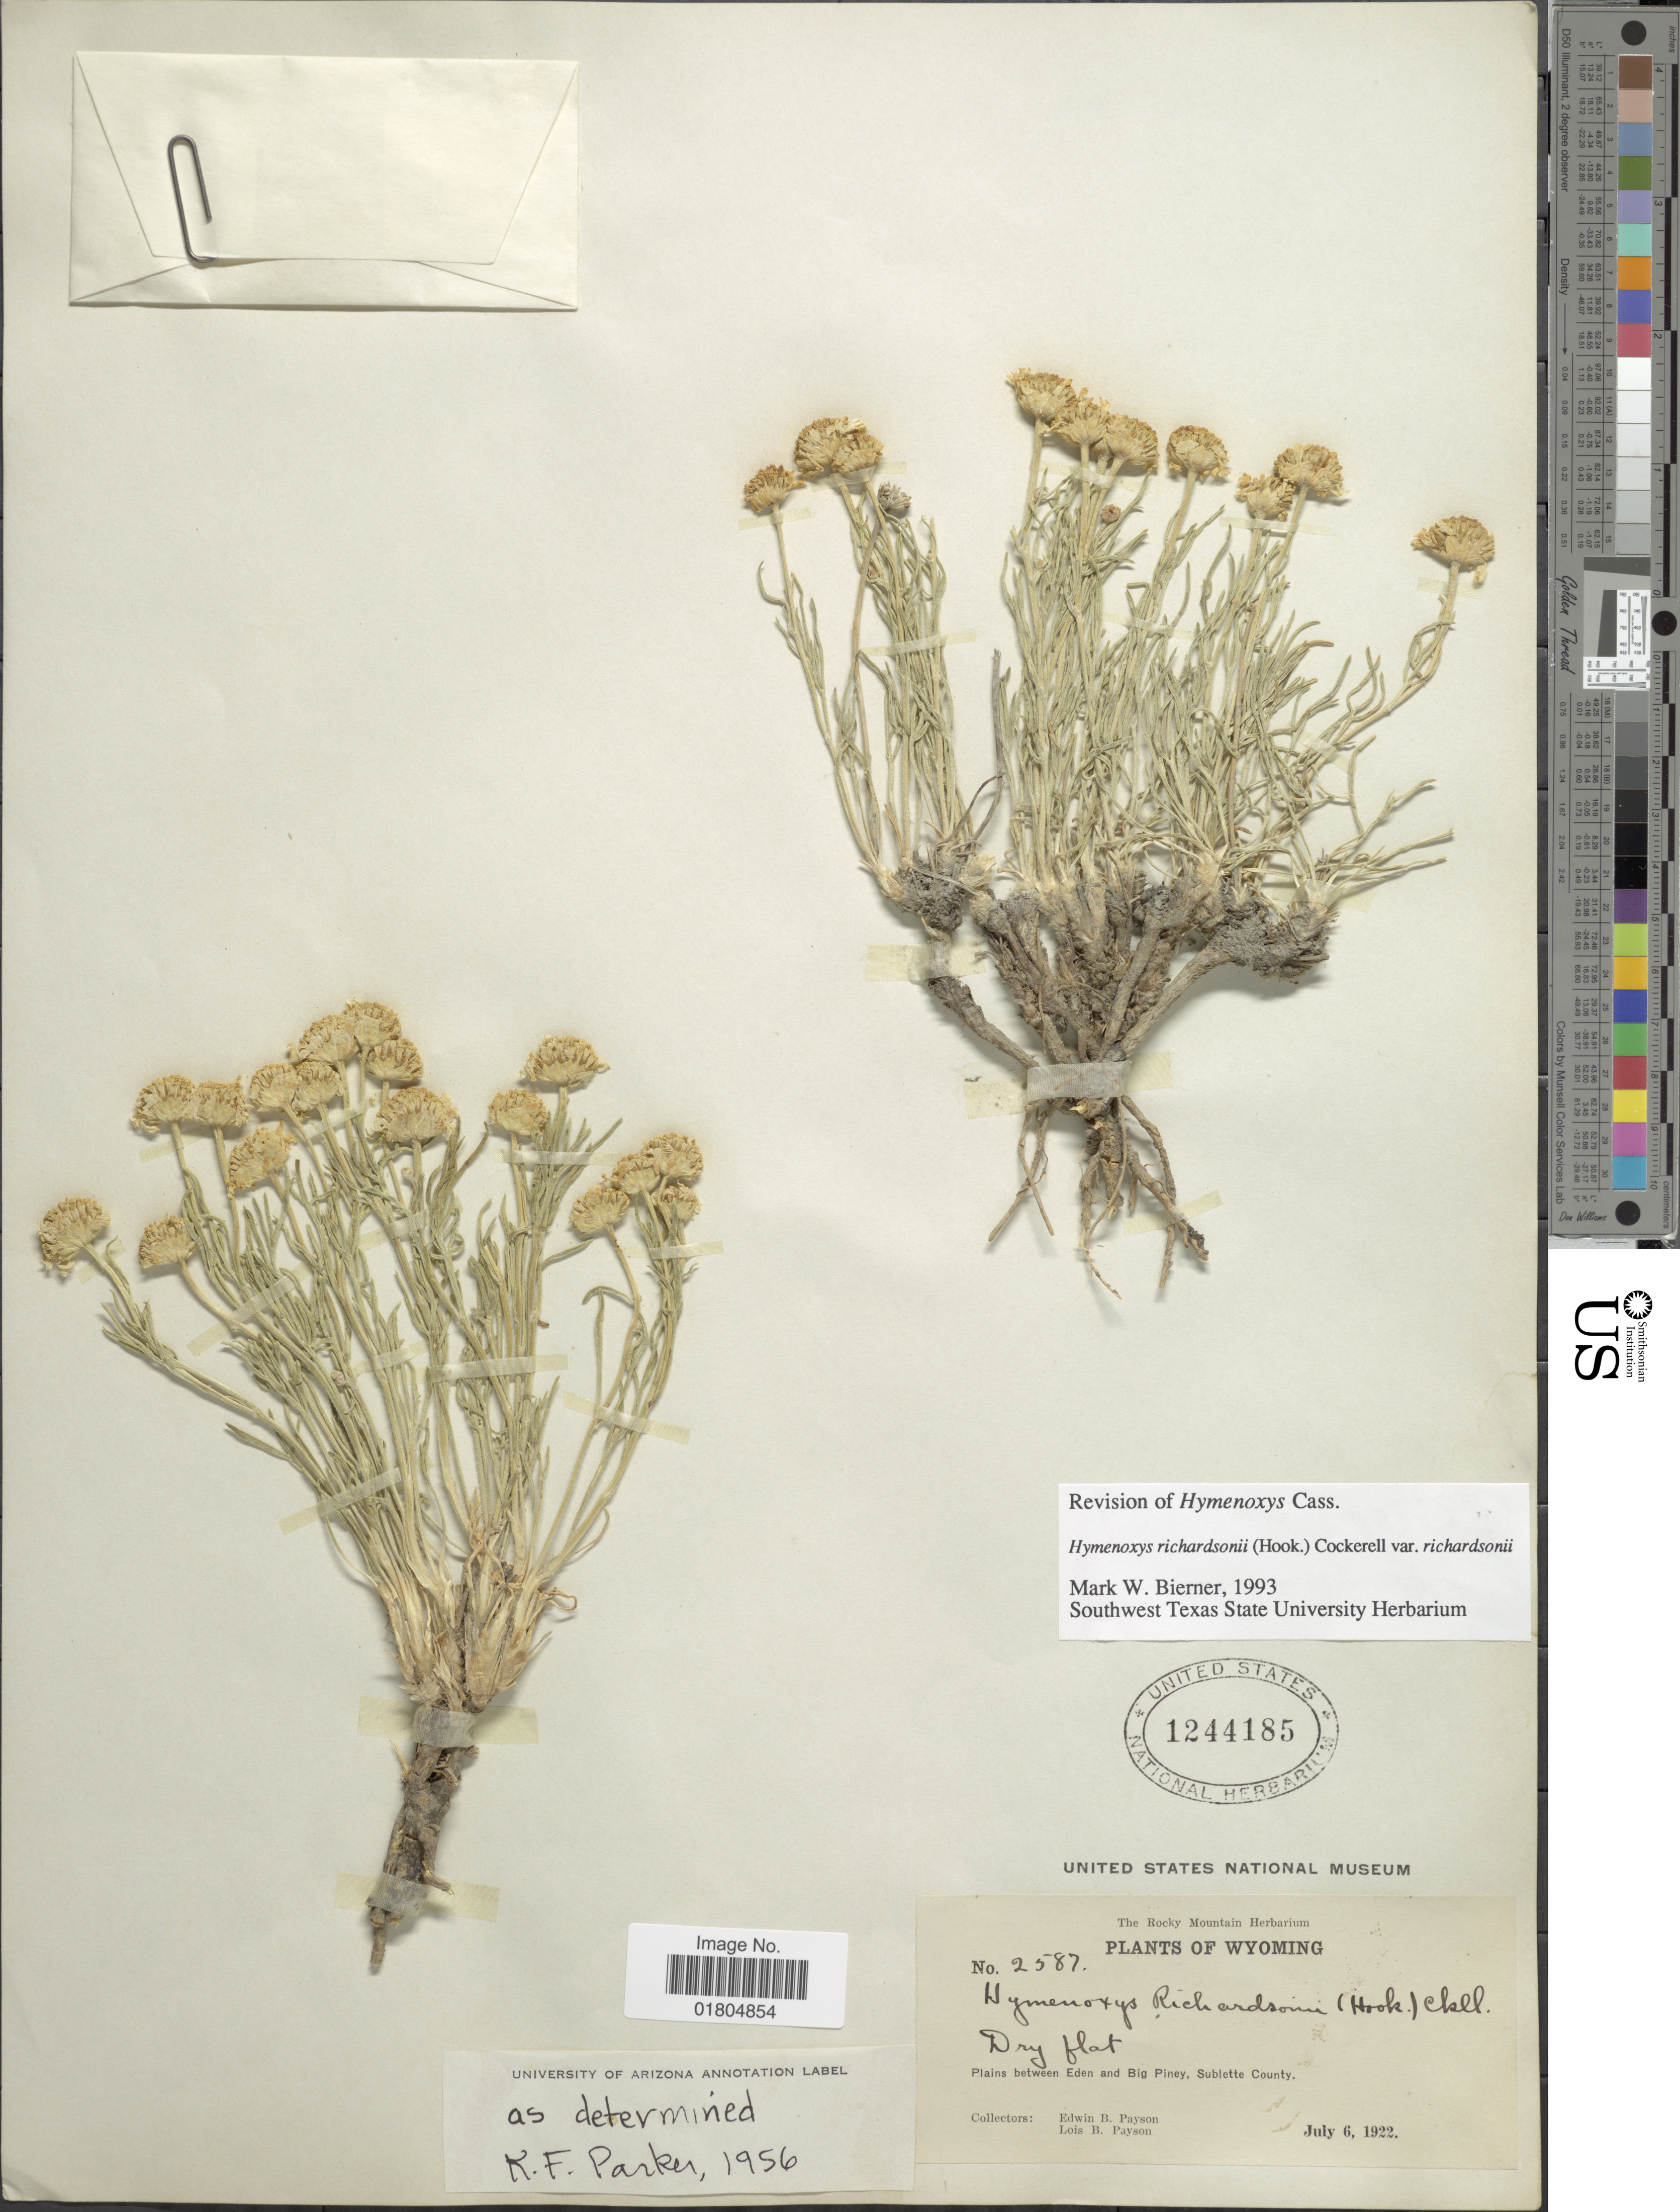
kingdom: Plantae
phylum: Tracheophyta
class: Magnoliopsida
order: Asterales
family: Asteraceae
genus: Hymenoxys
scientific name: Hymenoxys richardsonii var. richardsonii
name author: (Hook.) Cockerell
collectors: E. B. Payson & L. Payson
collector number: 2587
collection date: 1922-07-06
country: United States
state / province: Wyoming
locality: Plains between Eden and Big Piney, Sublette County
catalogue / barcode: US 1244185